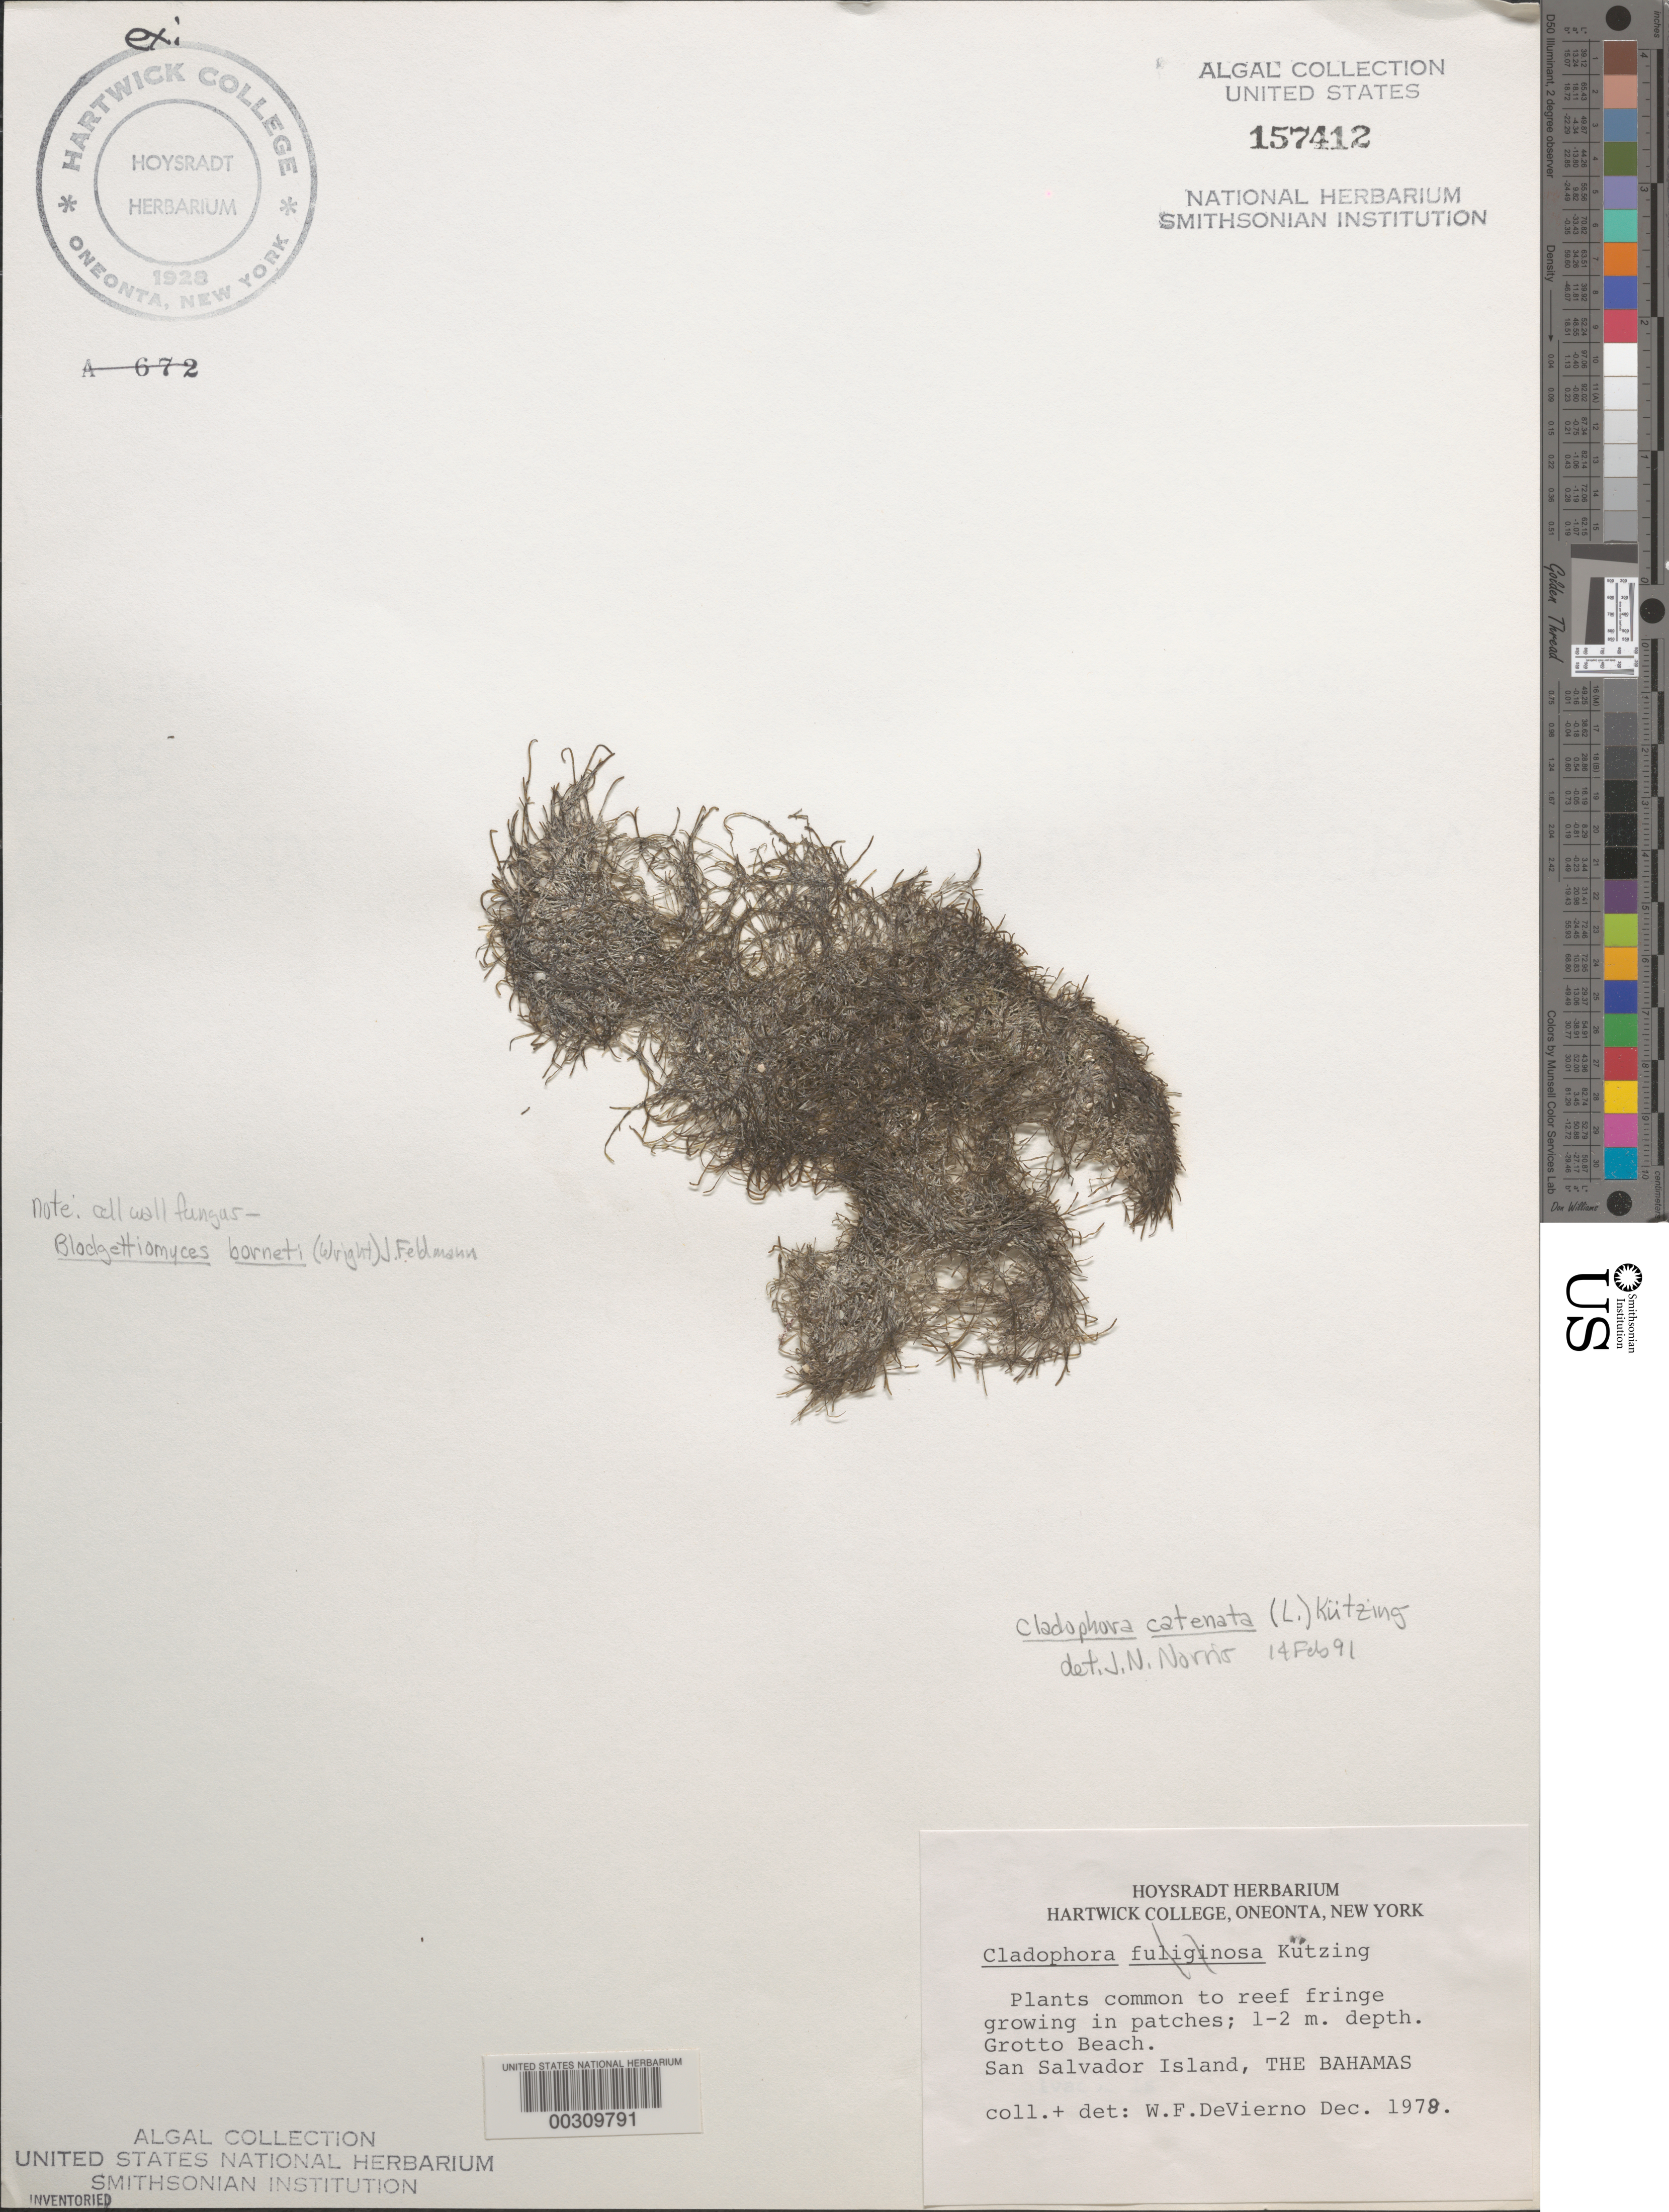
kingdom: Plantae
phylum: Chlorophyta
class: Ulvophyceae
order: Cladophorales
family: Cladophoraceae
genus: Cladophora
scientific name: Cladophora catenata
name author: (L.) Kütz.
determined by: Norris, James N.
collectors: W. Devierno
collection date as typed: Dec 1978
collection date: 1978-12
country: Bahamas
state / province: San Salvador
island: San Salvador Island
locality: Grotto Beach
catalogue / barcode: US 157412